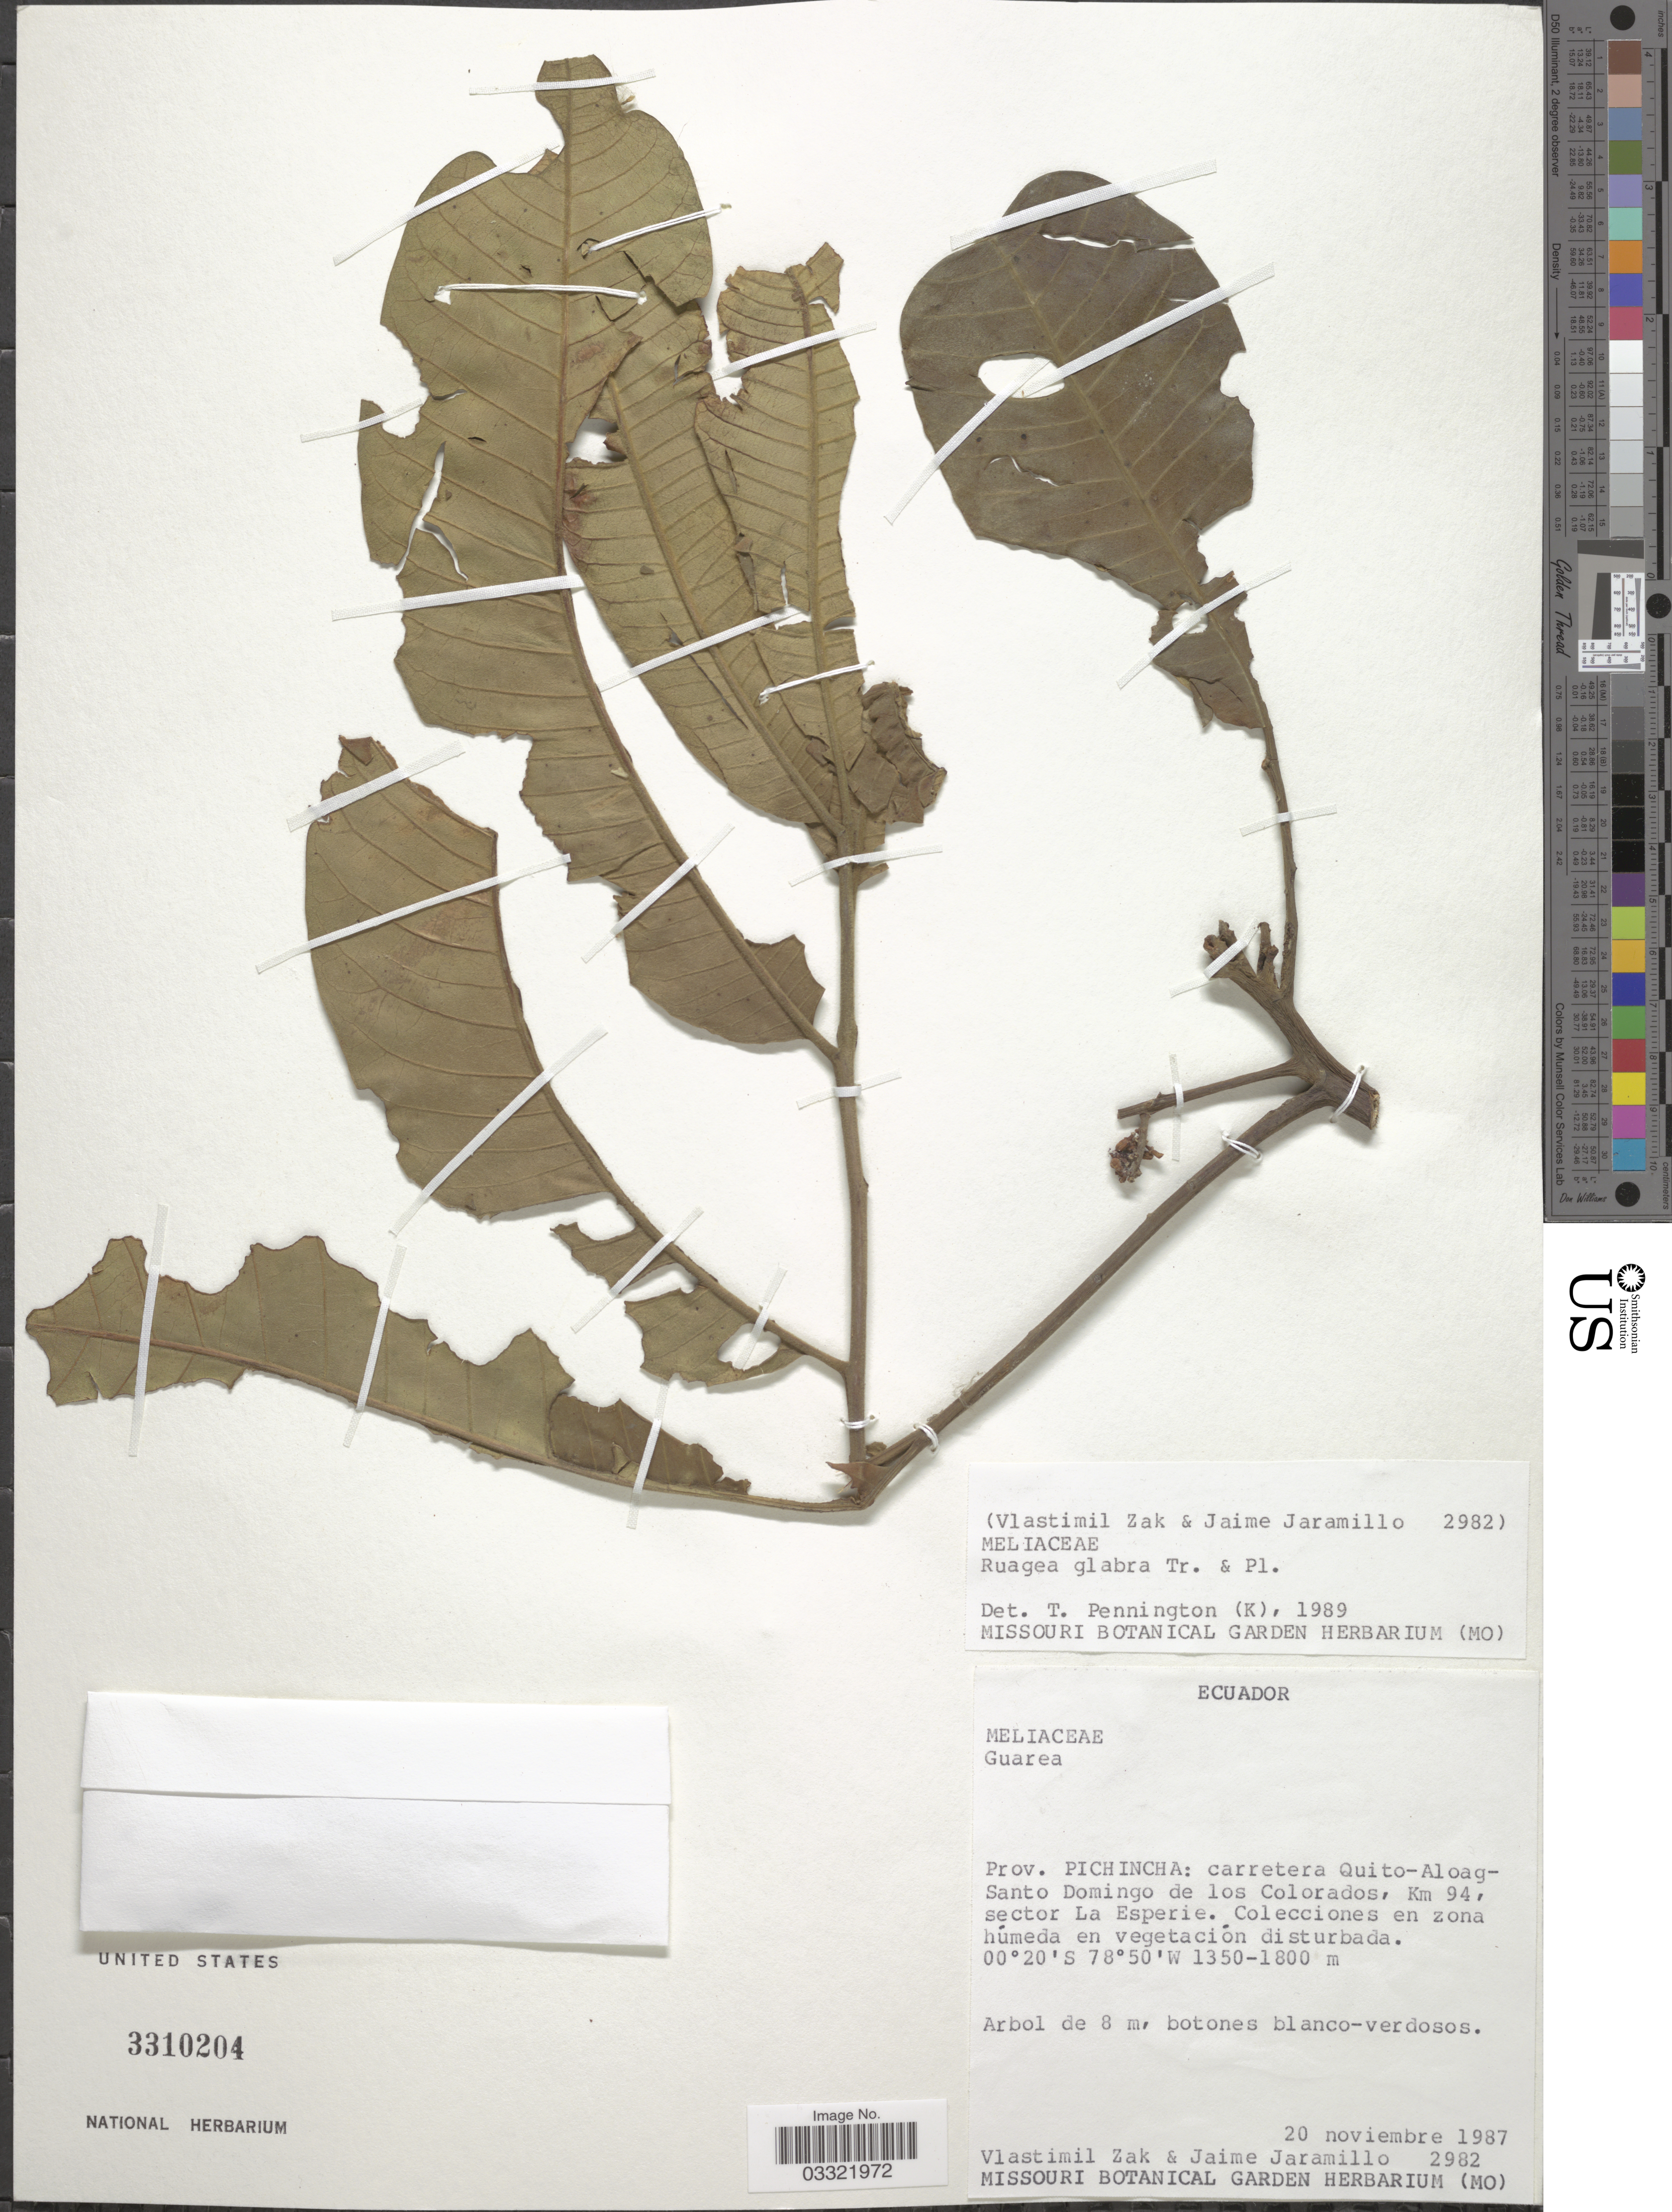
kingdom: Plantae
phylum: Tracheophyta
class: Magnoliopsida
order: Sapindales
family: Meliaceae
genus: Ruagea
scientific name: Ruagea glabra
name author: Triana & Planch.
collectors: V. Zak & J. Jaramillo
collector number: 2982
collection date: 1987-11-20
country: Ecuador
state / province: Pichincha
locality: Carretera Quito-Aloag-Santo Domingo de los Colorados, Km 94, sector La Esperie.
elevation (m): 1350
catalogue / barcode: US 3310204